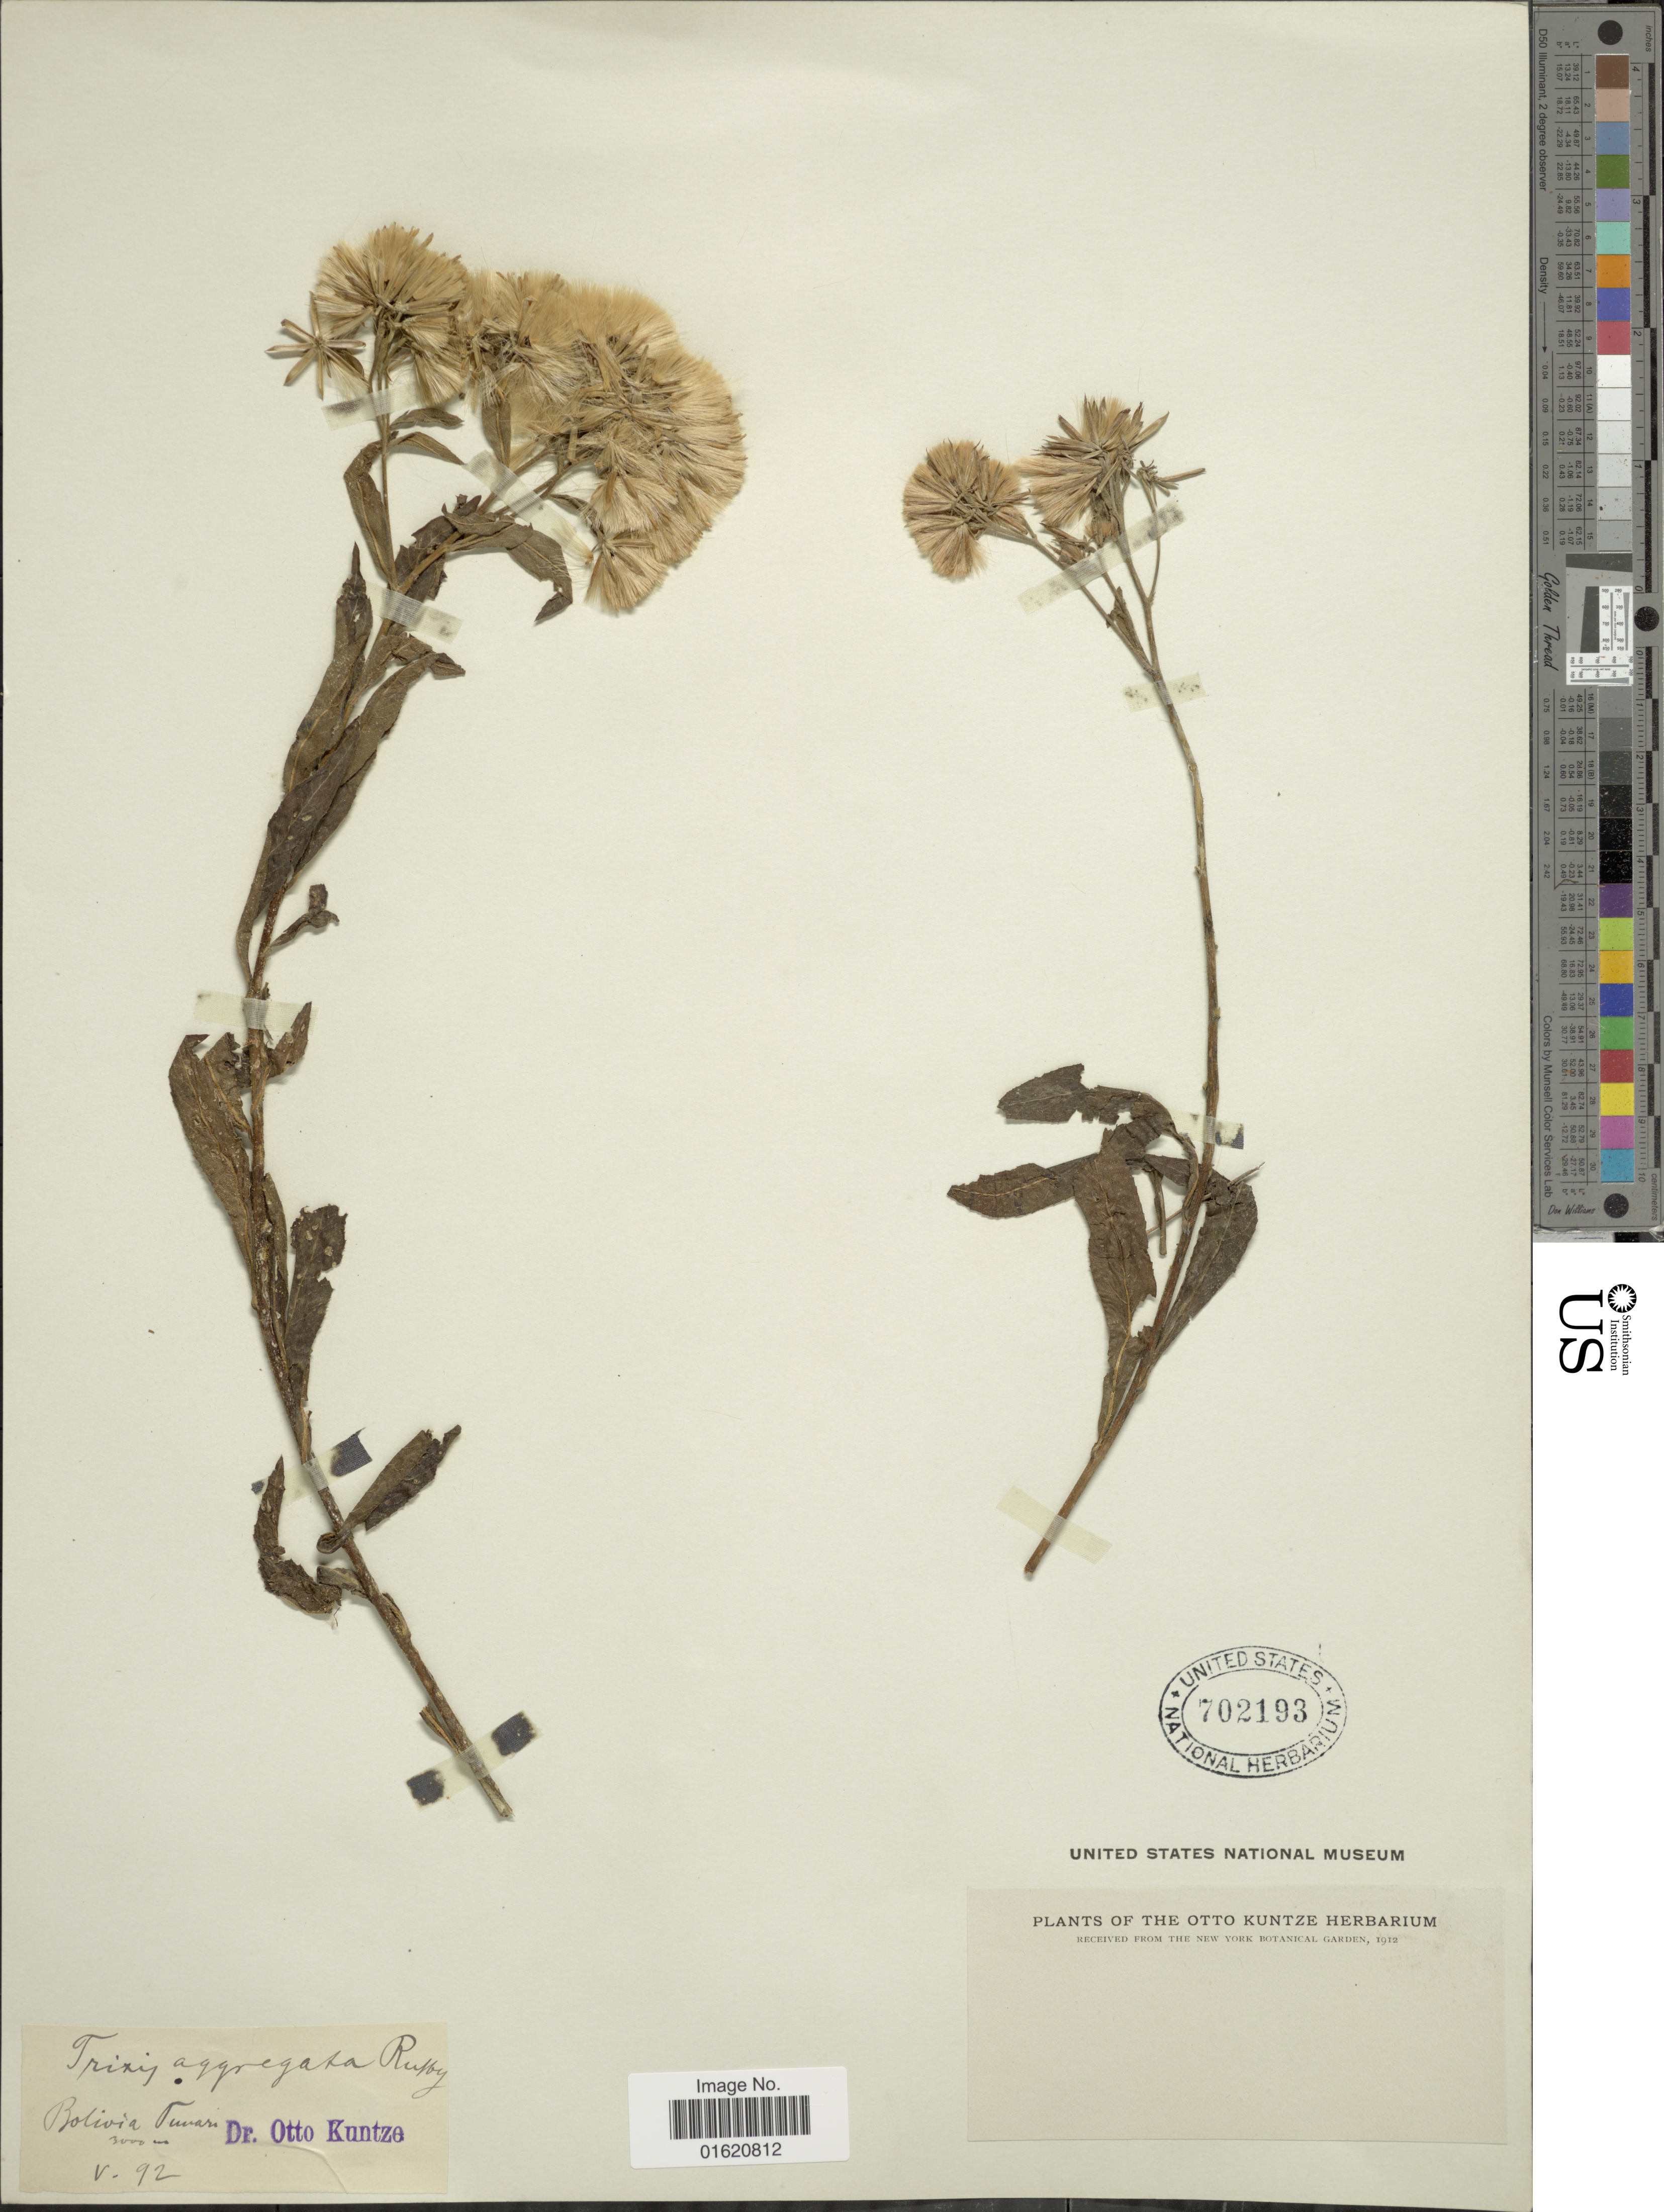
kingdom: Plantae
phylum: Tracheophyta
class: Magnoliopsida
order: Asterales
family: Asteraceae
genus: Trixis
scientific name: Trixis aggregata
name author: Rusby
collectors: C.E.O. Kuntze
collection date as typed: Transcribed d/m/y: /5/92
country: Bolivia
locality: Tunari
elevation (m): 3000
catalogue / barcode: US 702193